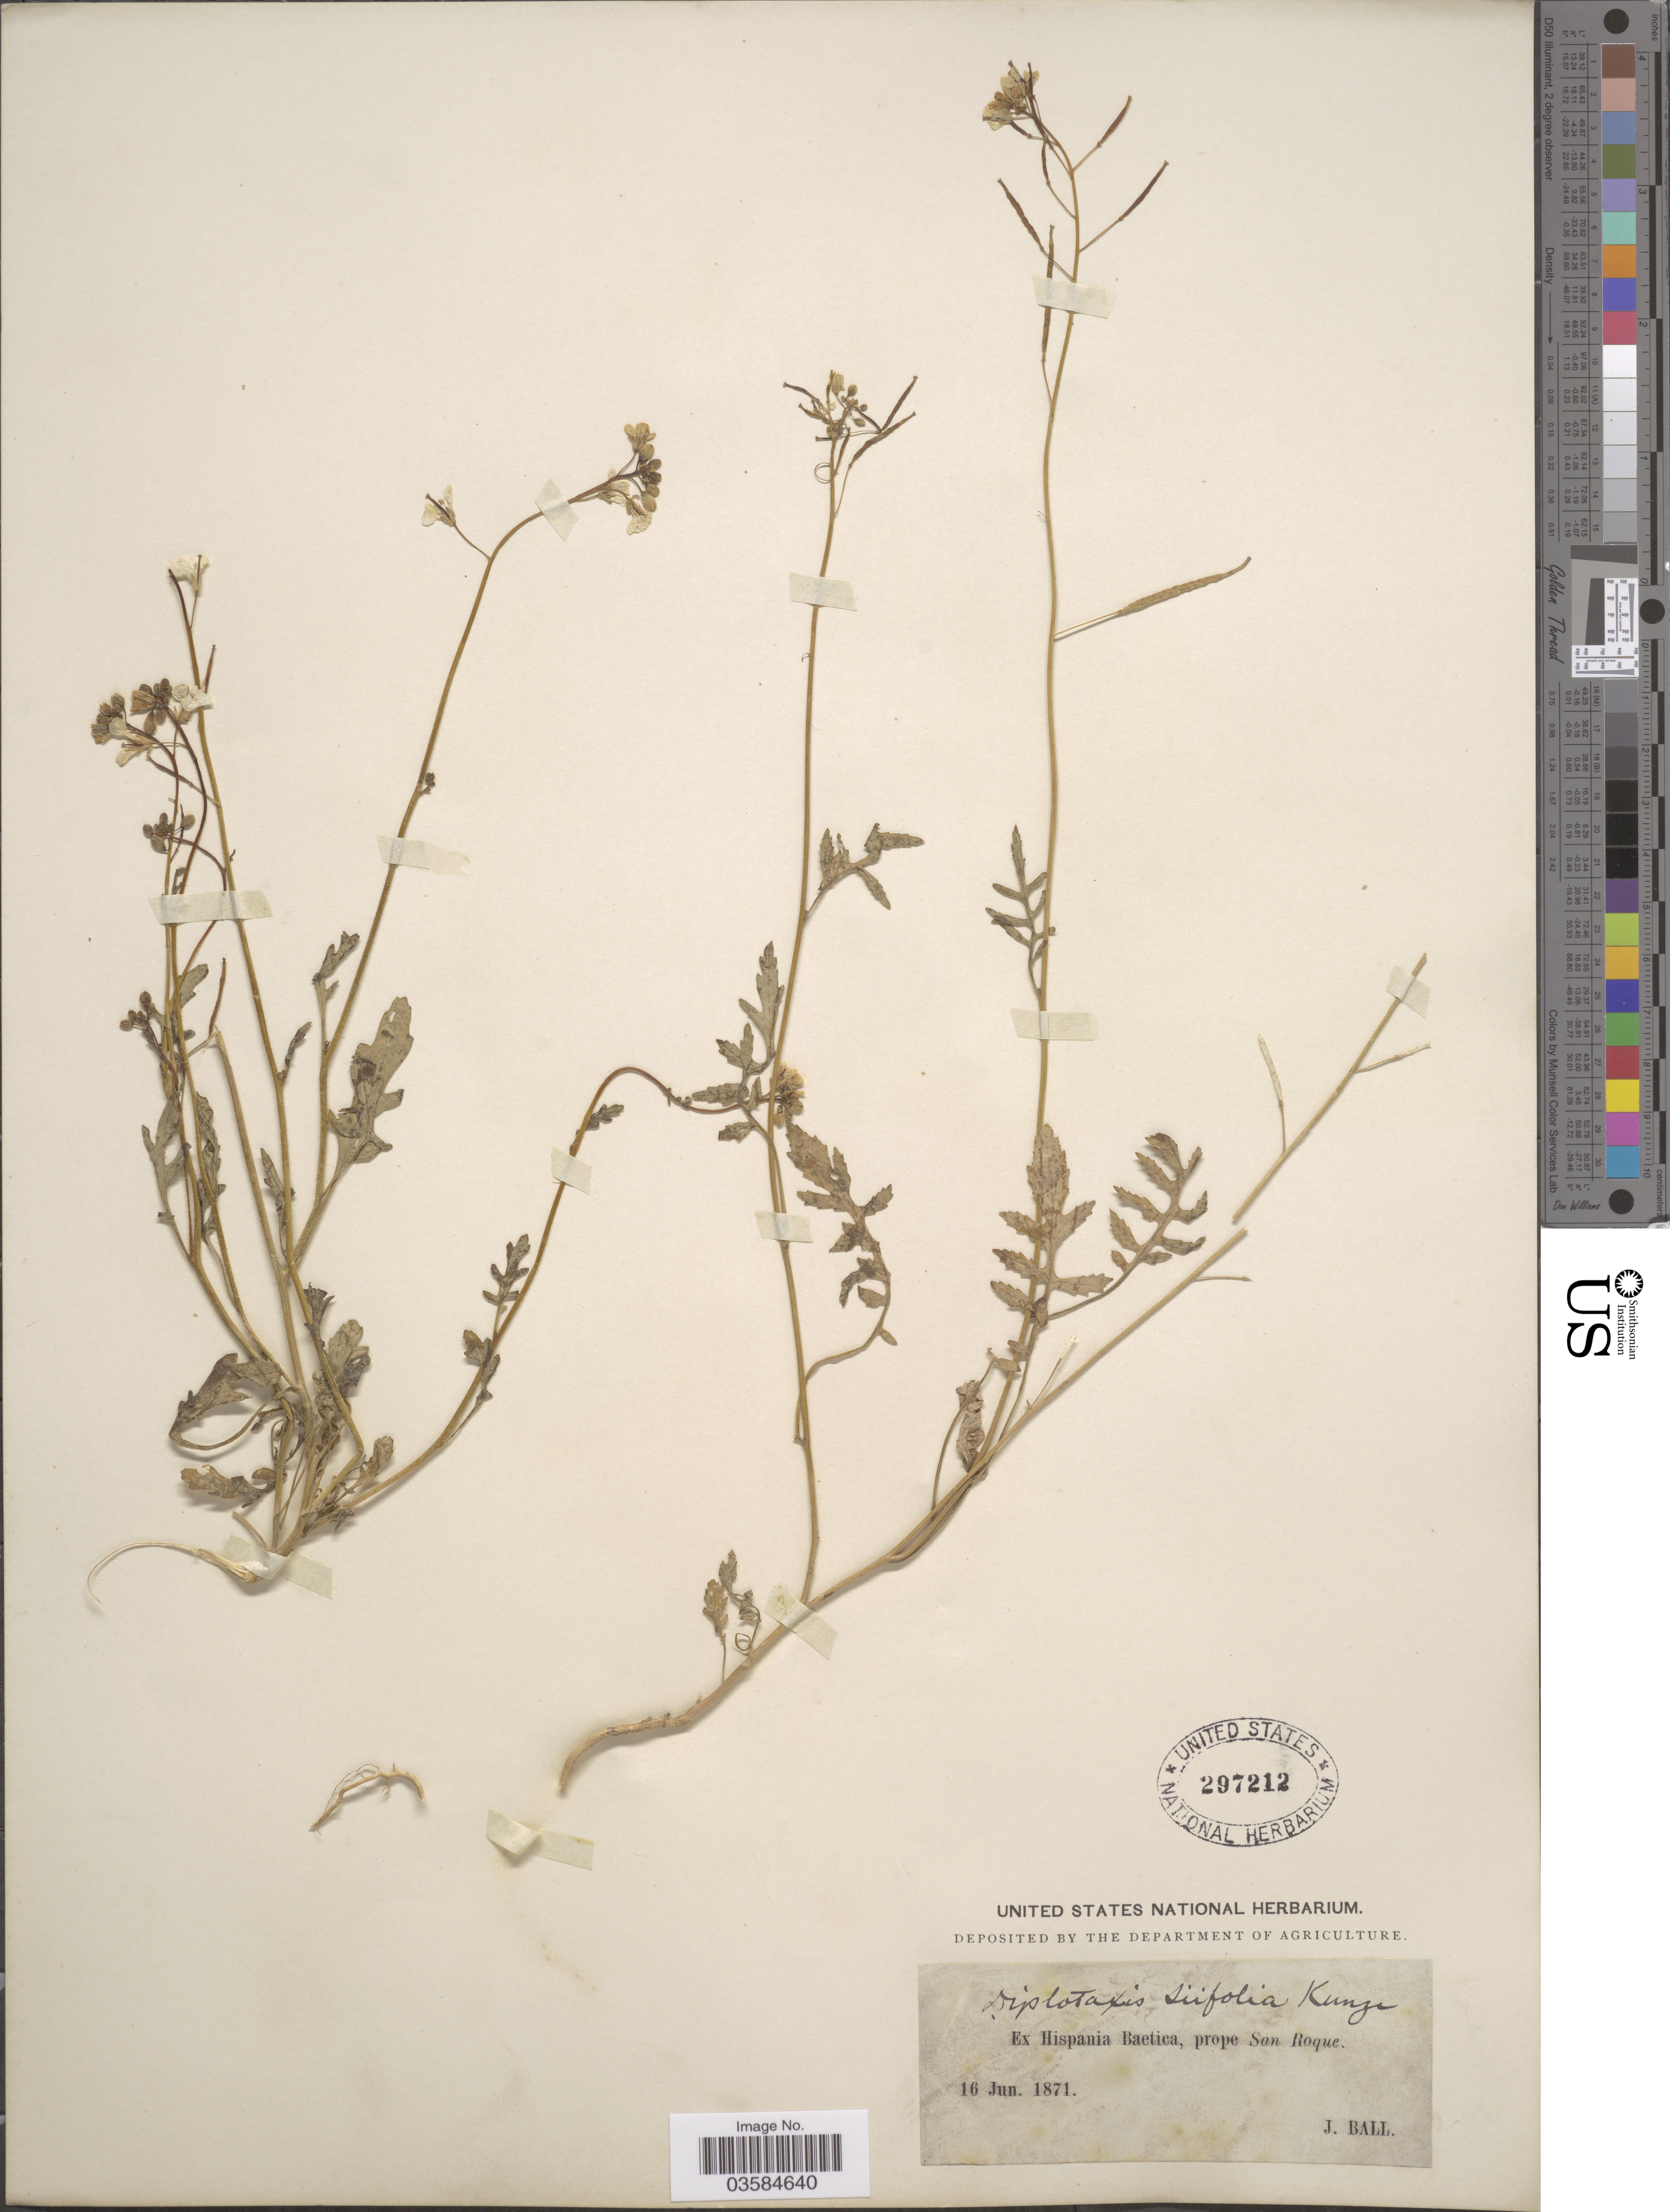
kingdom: Plantae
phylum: Tracheophyta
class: Magnoliopsida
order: Brassicales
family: Brassicaceae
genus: Diplotaxis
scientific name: Diplotaxis siifolia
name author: Kunze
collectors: J. Ball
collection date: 1871-06-16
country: Spain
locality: Ex Hispania Baetica, prope San Roque.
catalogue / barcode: US 297212